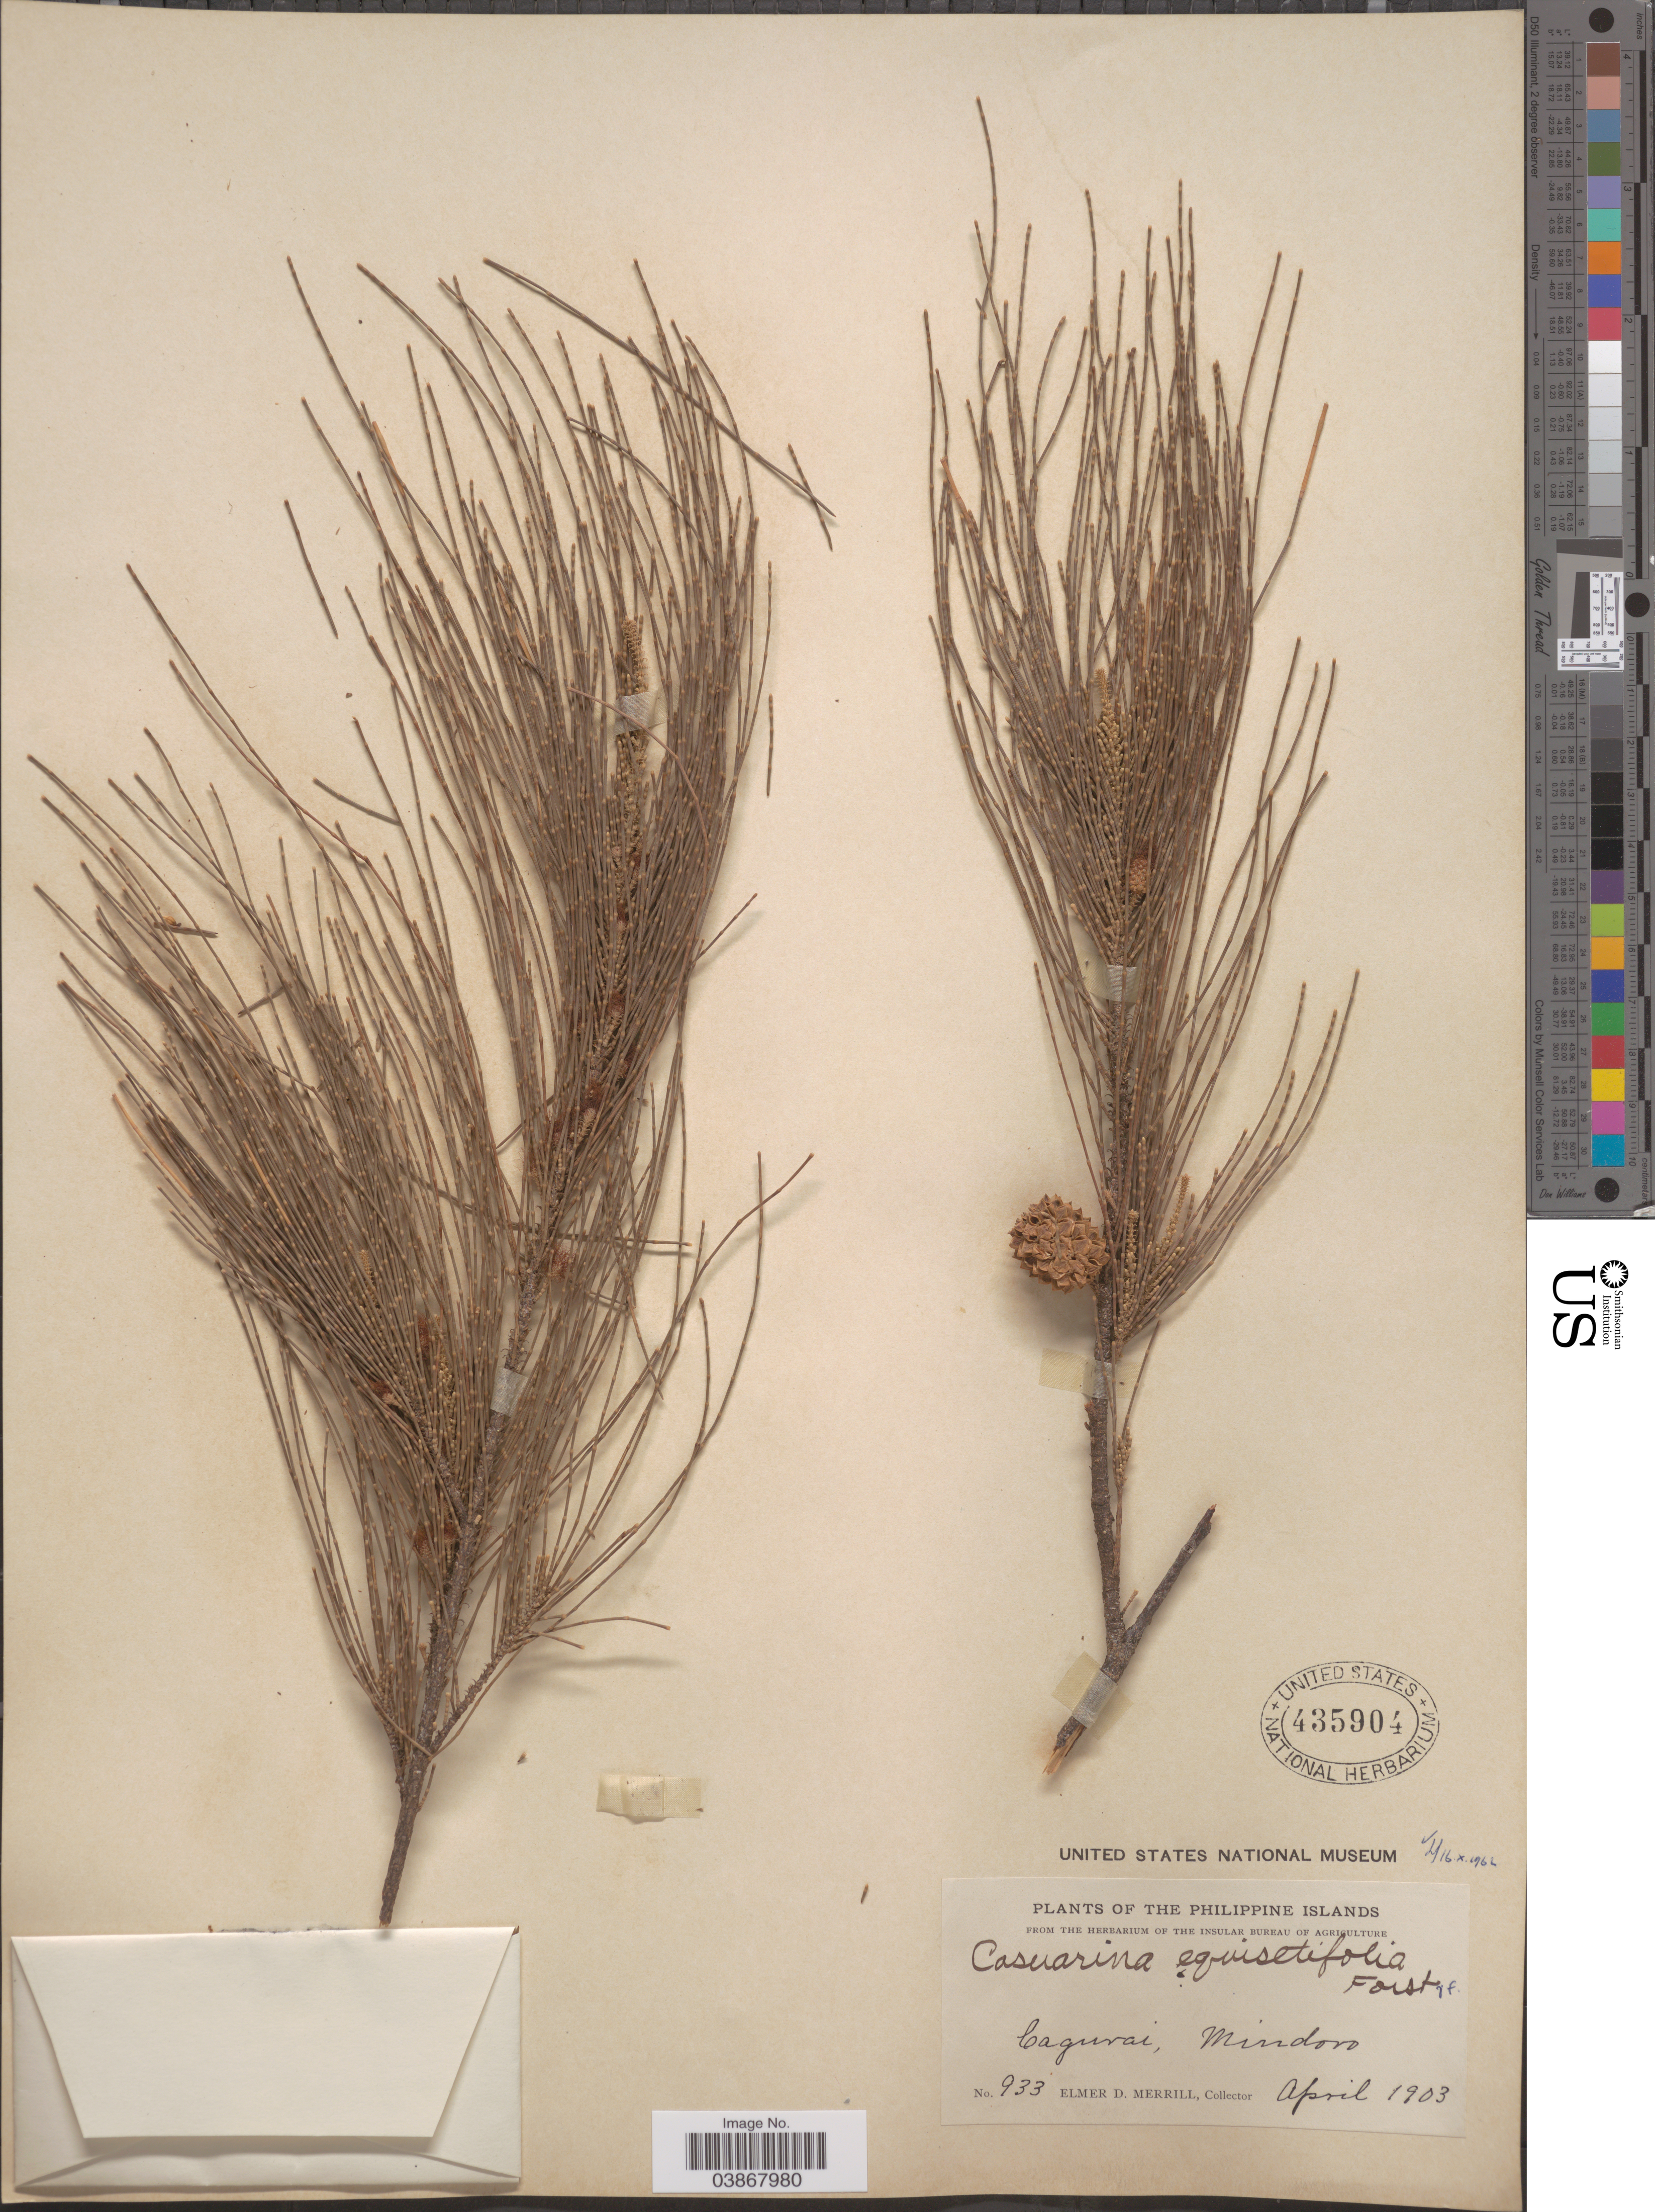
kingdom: Plantae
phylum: Tracheophyta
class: Magnoliopsida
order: Fagales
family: Casuarinaceae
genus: Casuarina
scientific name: Casuarina equisetifolia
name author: L.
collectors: E. D. Merrill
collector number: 933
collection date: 1903-04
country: Philippines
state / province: Mimaropa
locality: Cagurai, Mindoro.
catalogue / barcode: US 435904